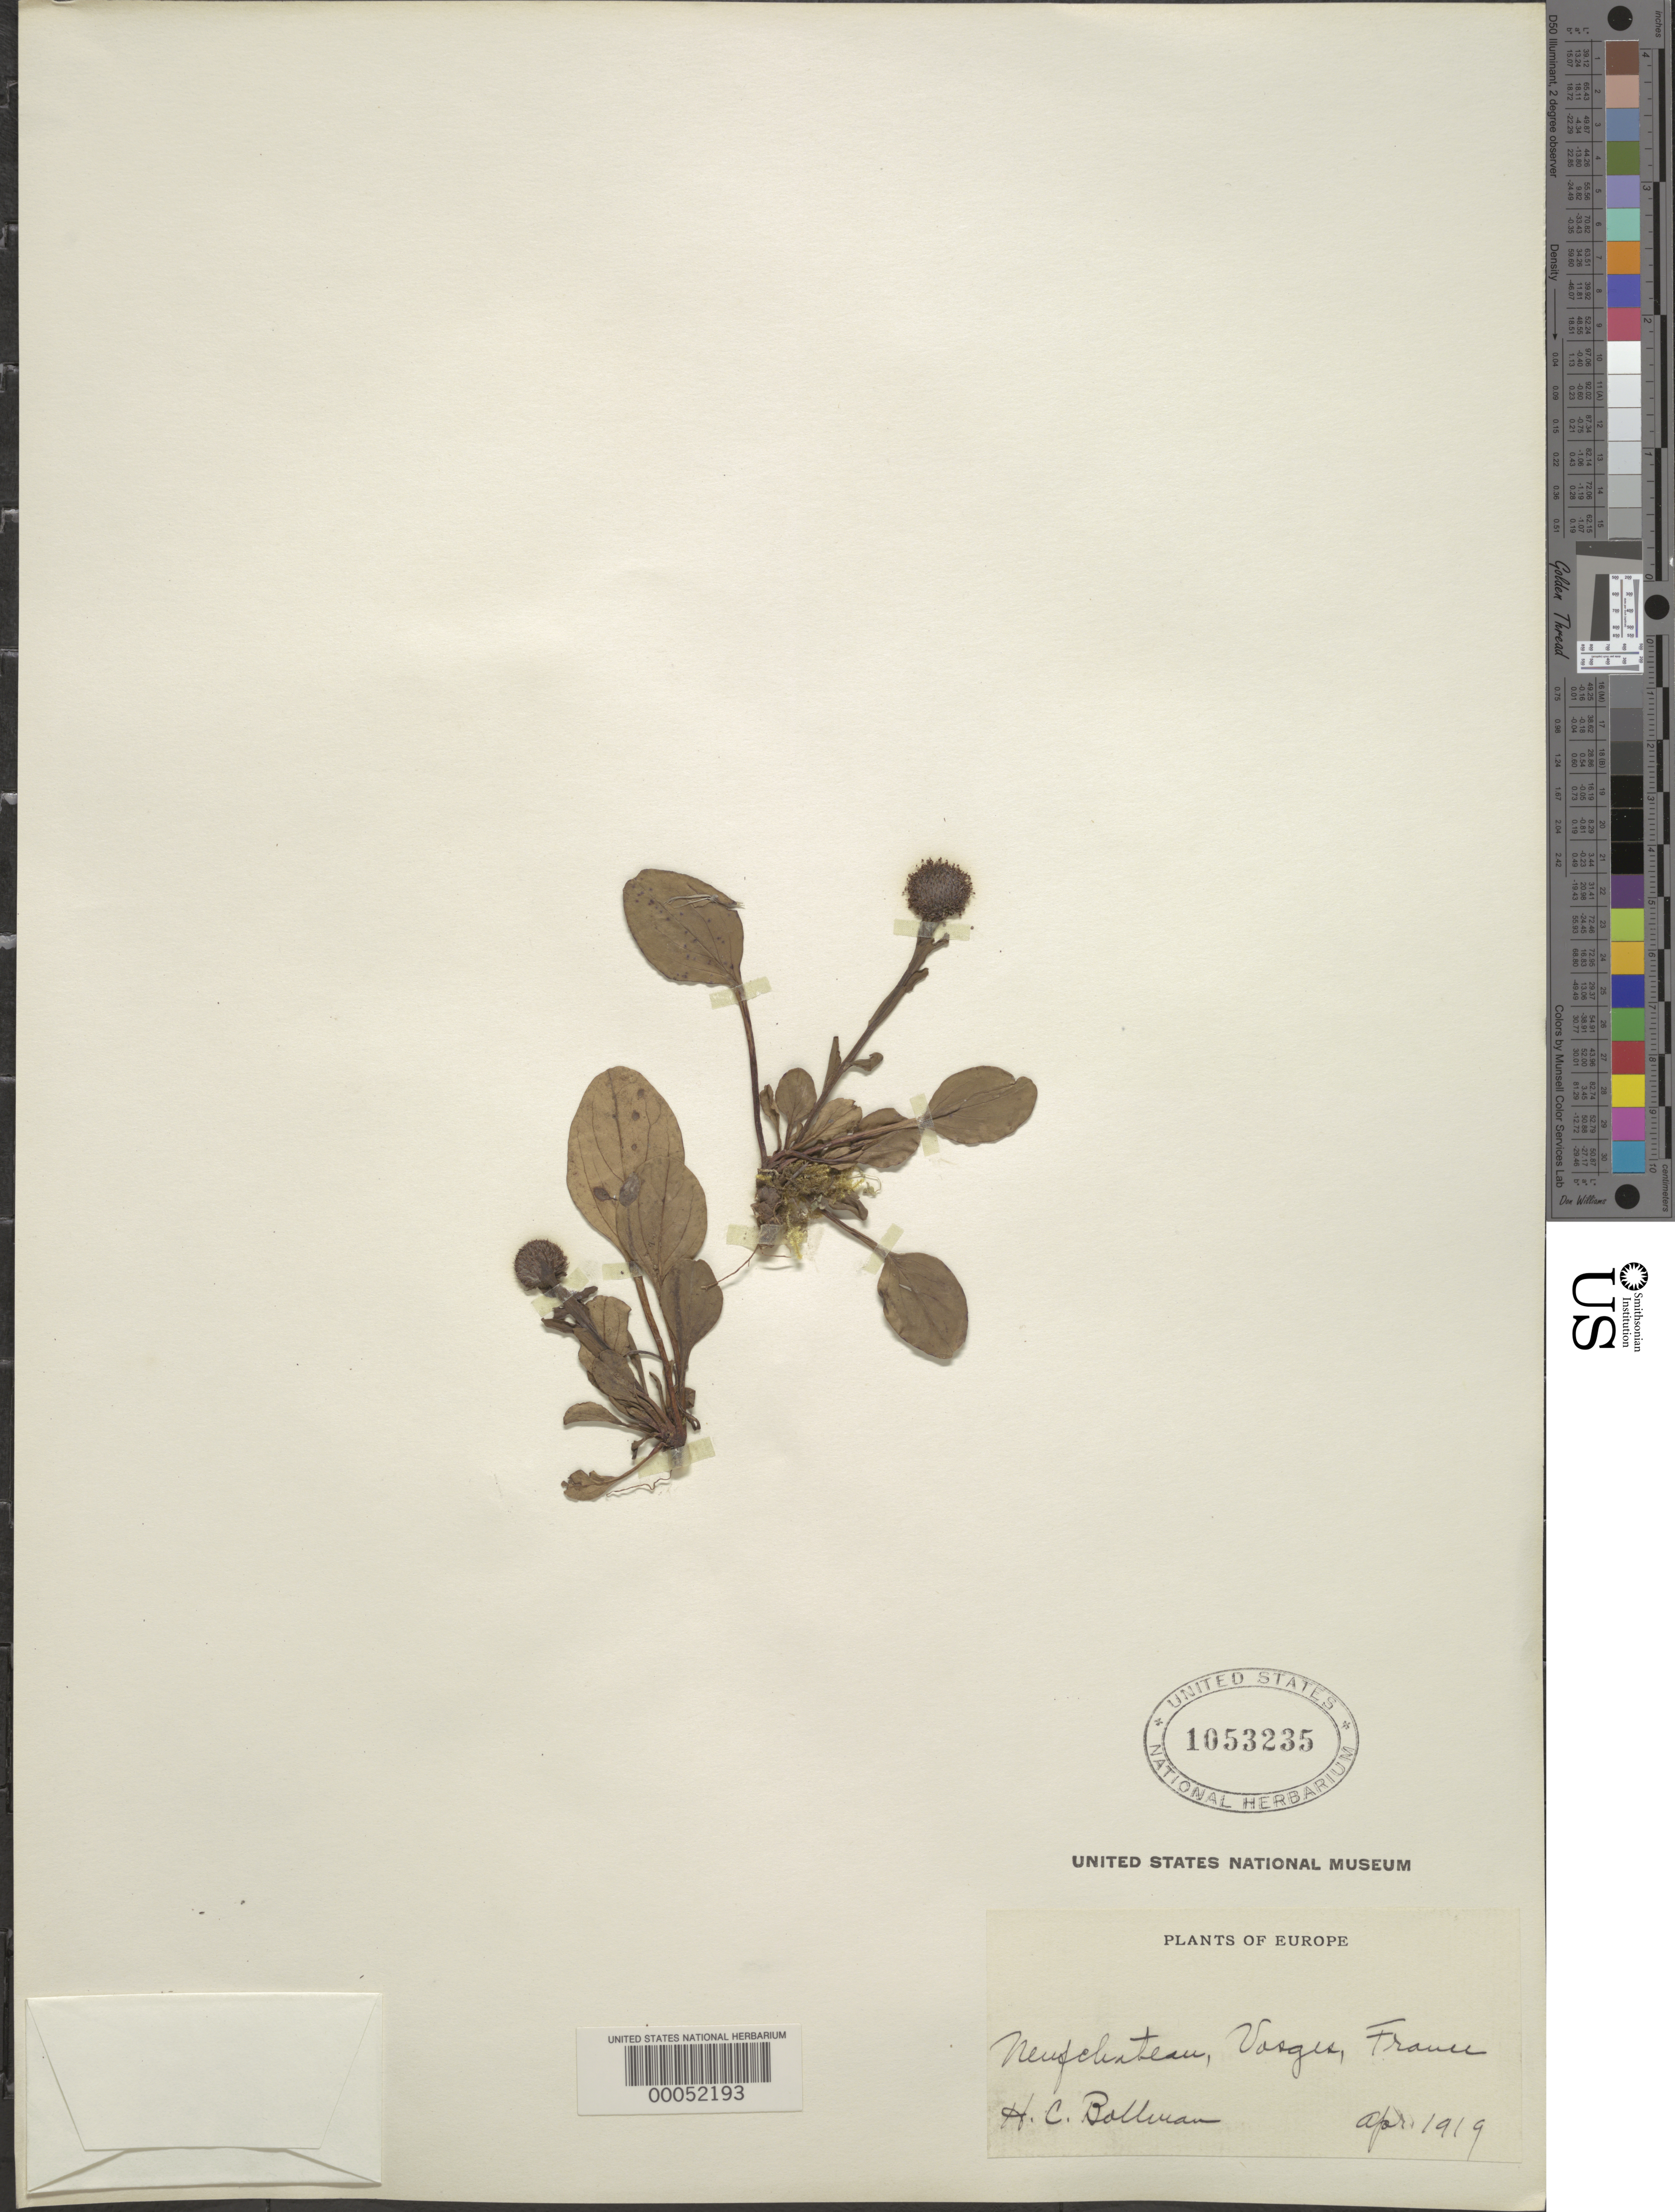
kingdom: Plantae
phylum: Tracheophyta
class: Magnoliopsida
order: Lamiales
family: Plantaginaceae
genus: Globularia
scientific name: Globularia sp.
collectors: H. Ballviau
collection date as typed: Apr 1919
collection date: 1919-04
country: France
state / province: Grand Est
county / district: Vosges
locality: Neufchateau, vosges mountains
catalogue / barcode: US 1053235